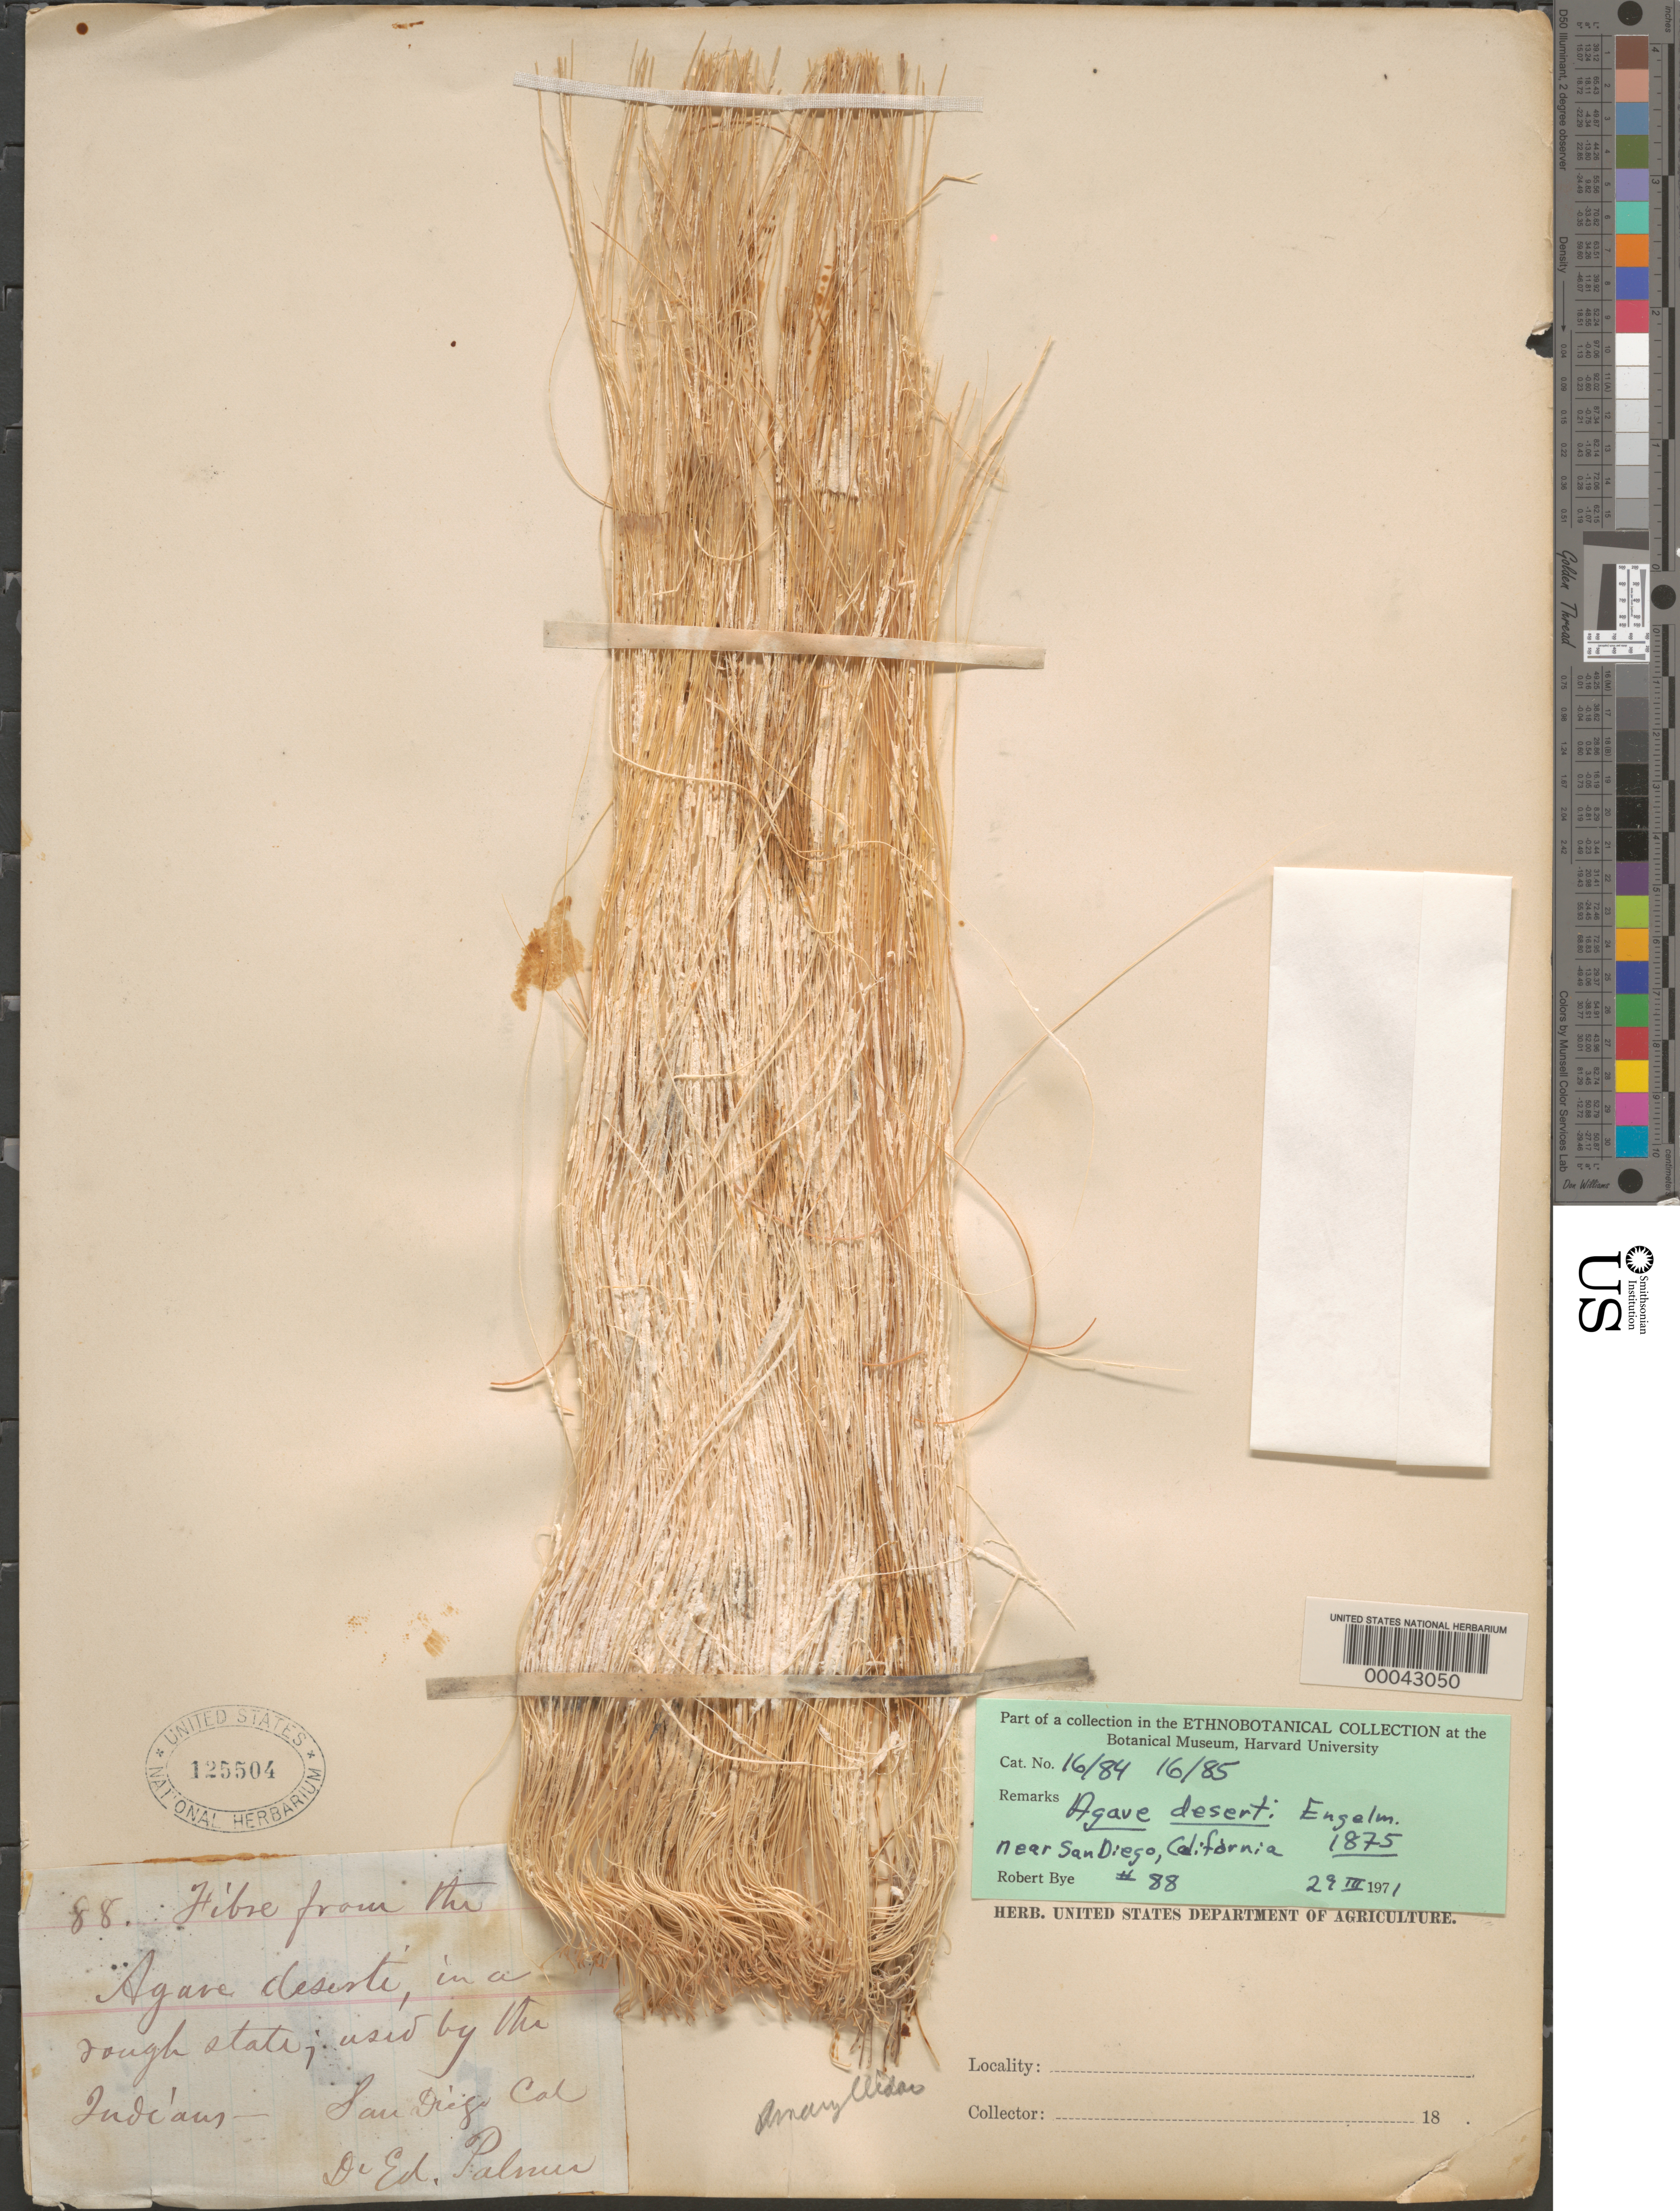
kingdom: Plantae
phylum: Tracheophyta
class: Liliopsida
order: Asparagales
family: Asparagaceae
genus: Agave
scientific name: Agave deserti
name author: Engelm.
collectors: R. A. Bye & E. Palmer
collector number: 88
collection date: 1971-03-29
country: United States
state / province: California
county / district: San Diego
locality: Near San Diego, California.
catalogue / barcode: US 125504